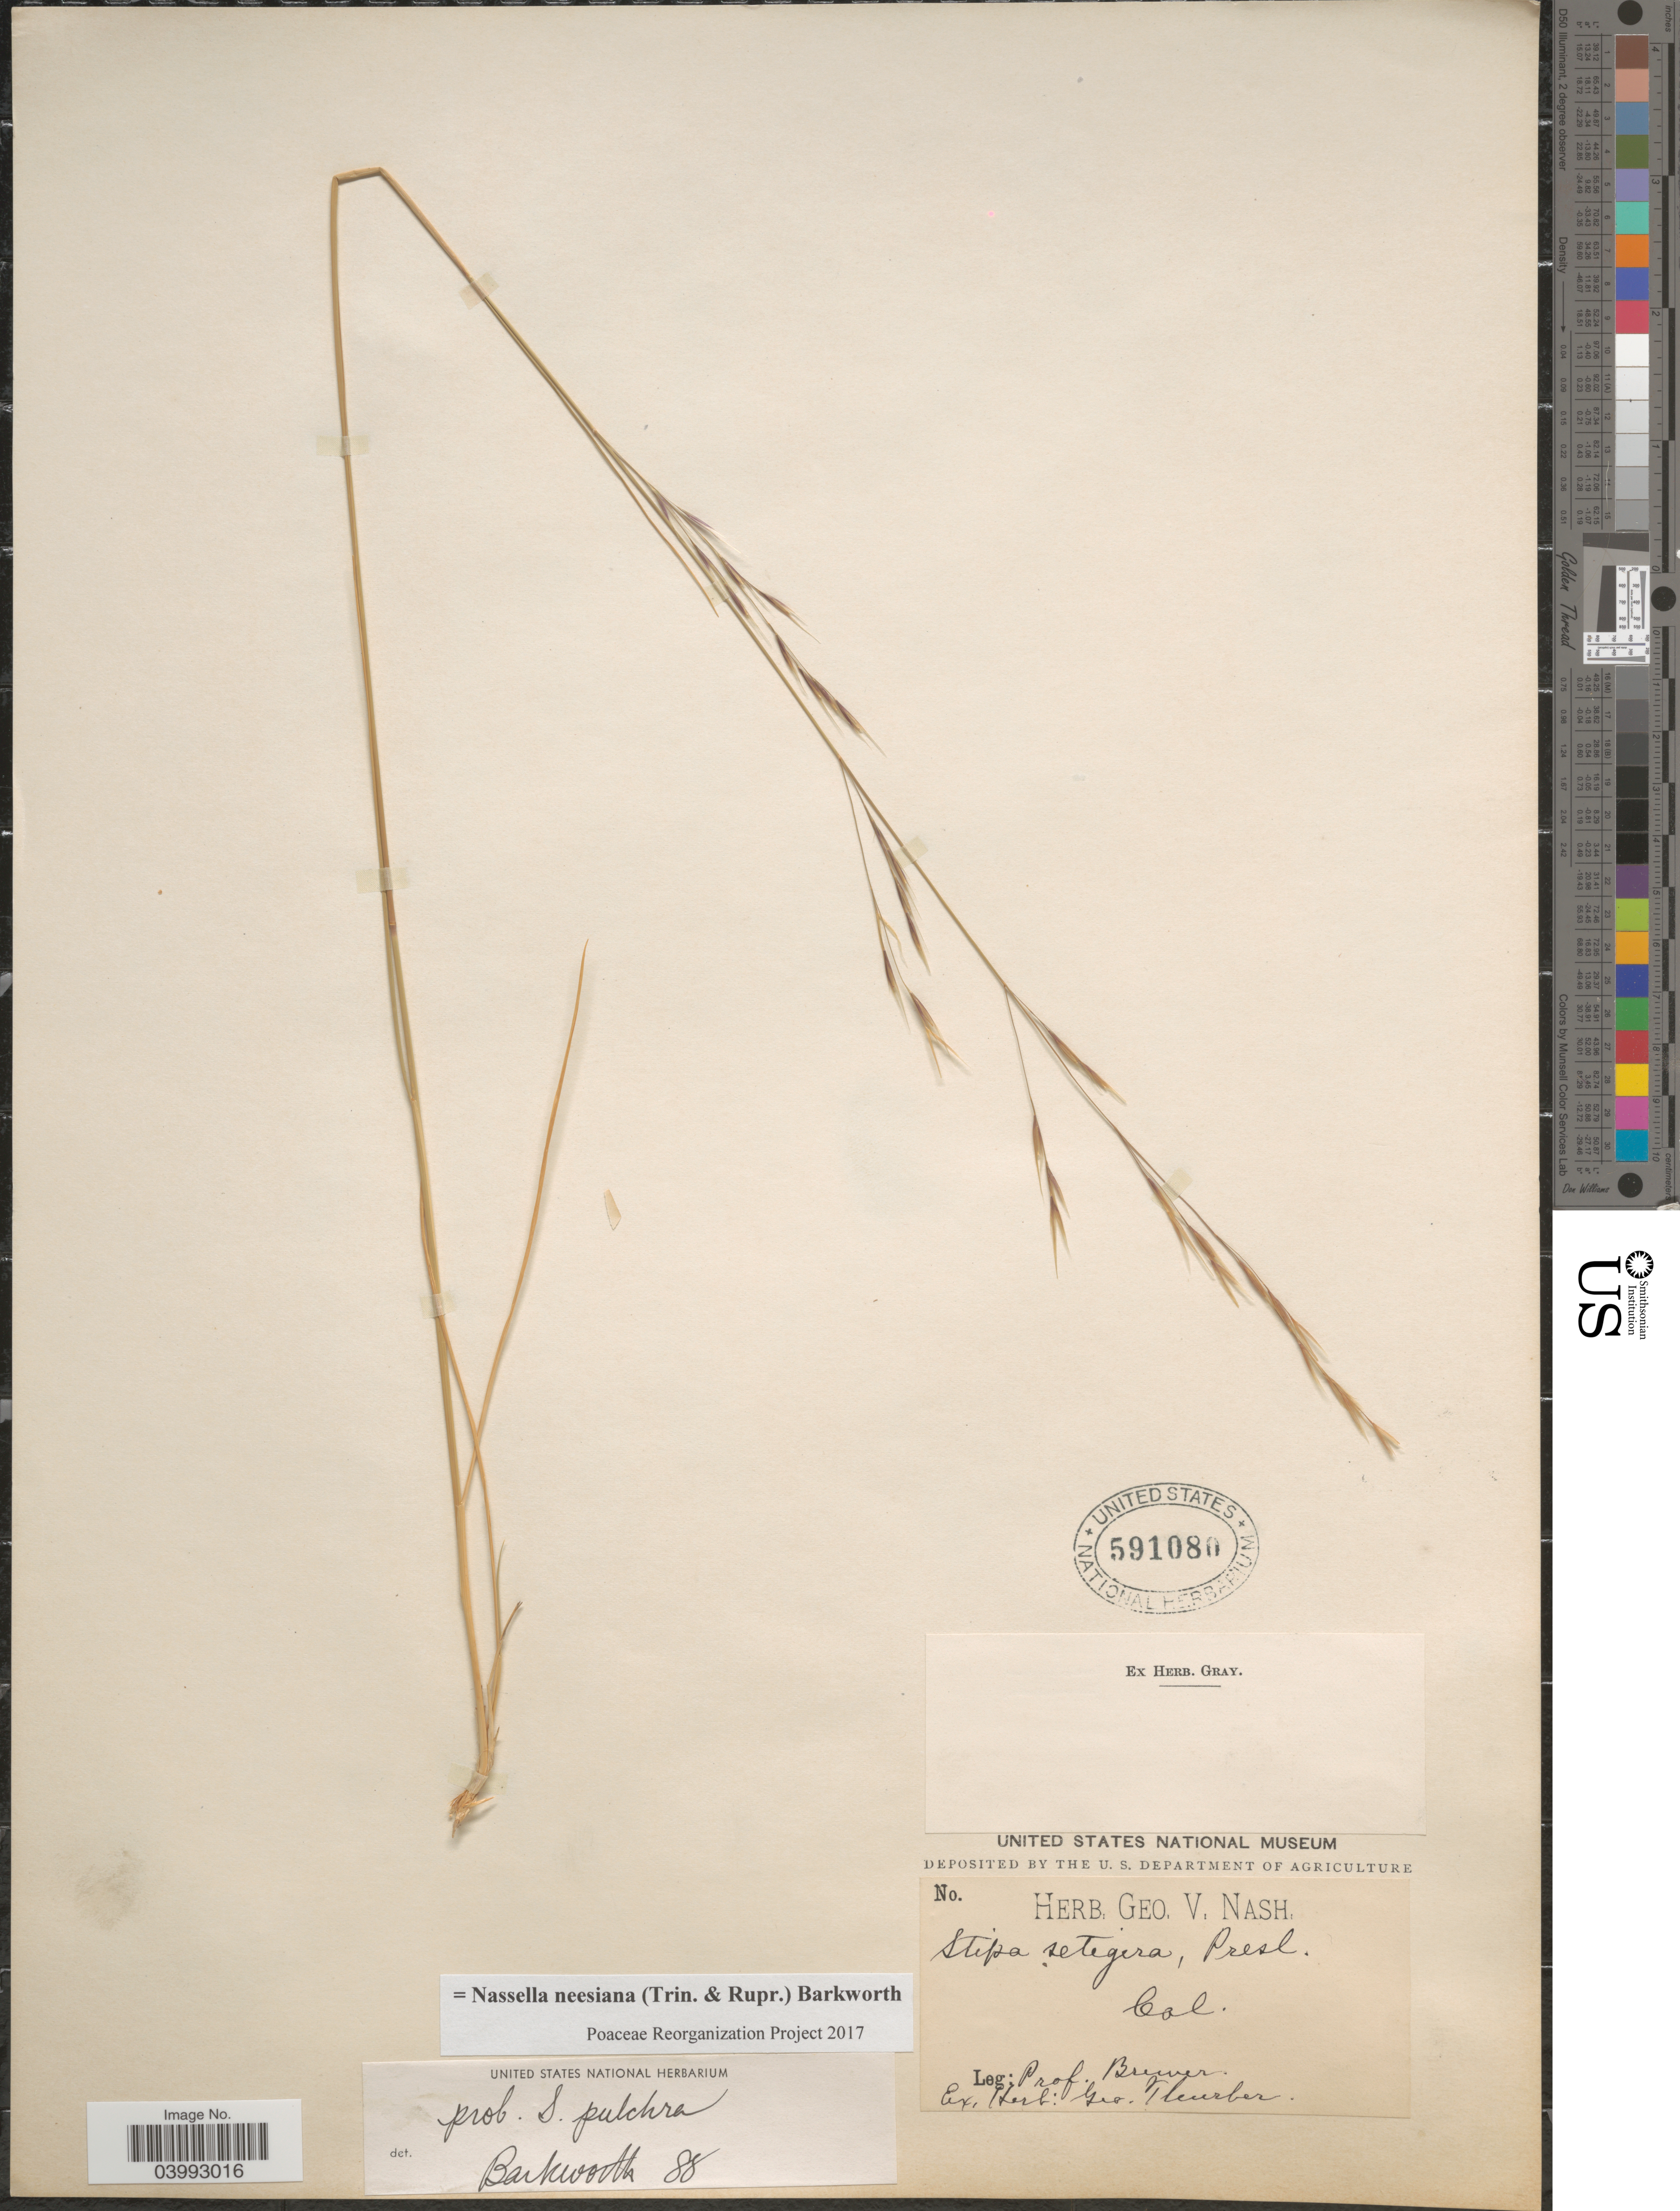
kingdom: Plantae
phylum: Tracheophyta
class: Liliopsida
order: Poales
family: Poaceae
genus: Nassella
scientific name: Nassella neesiana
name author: (Trin. & Rupr.) Barkworth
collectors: -. Brewer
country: United States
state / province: California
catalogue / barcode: US 591080